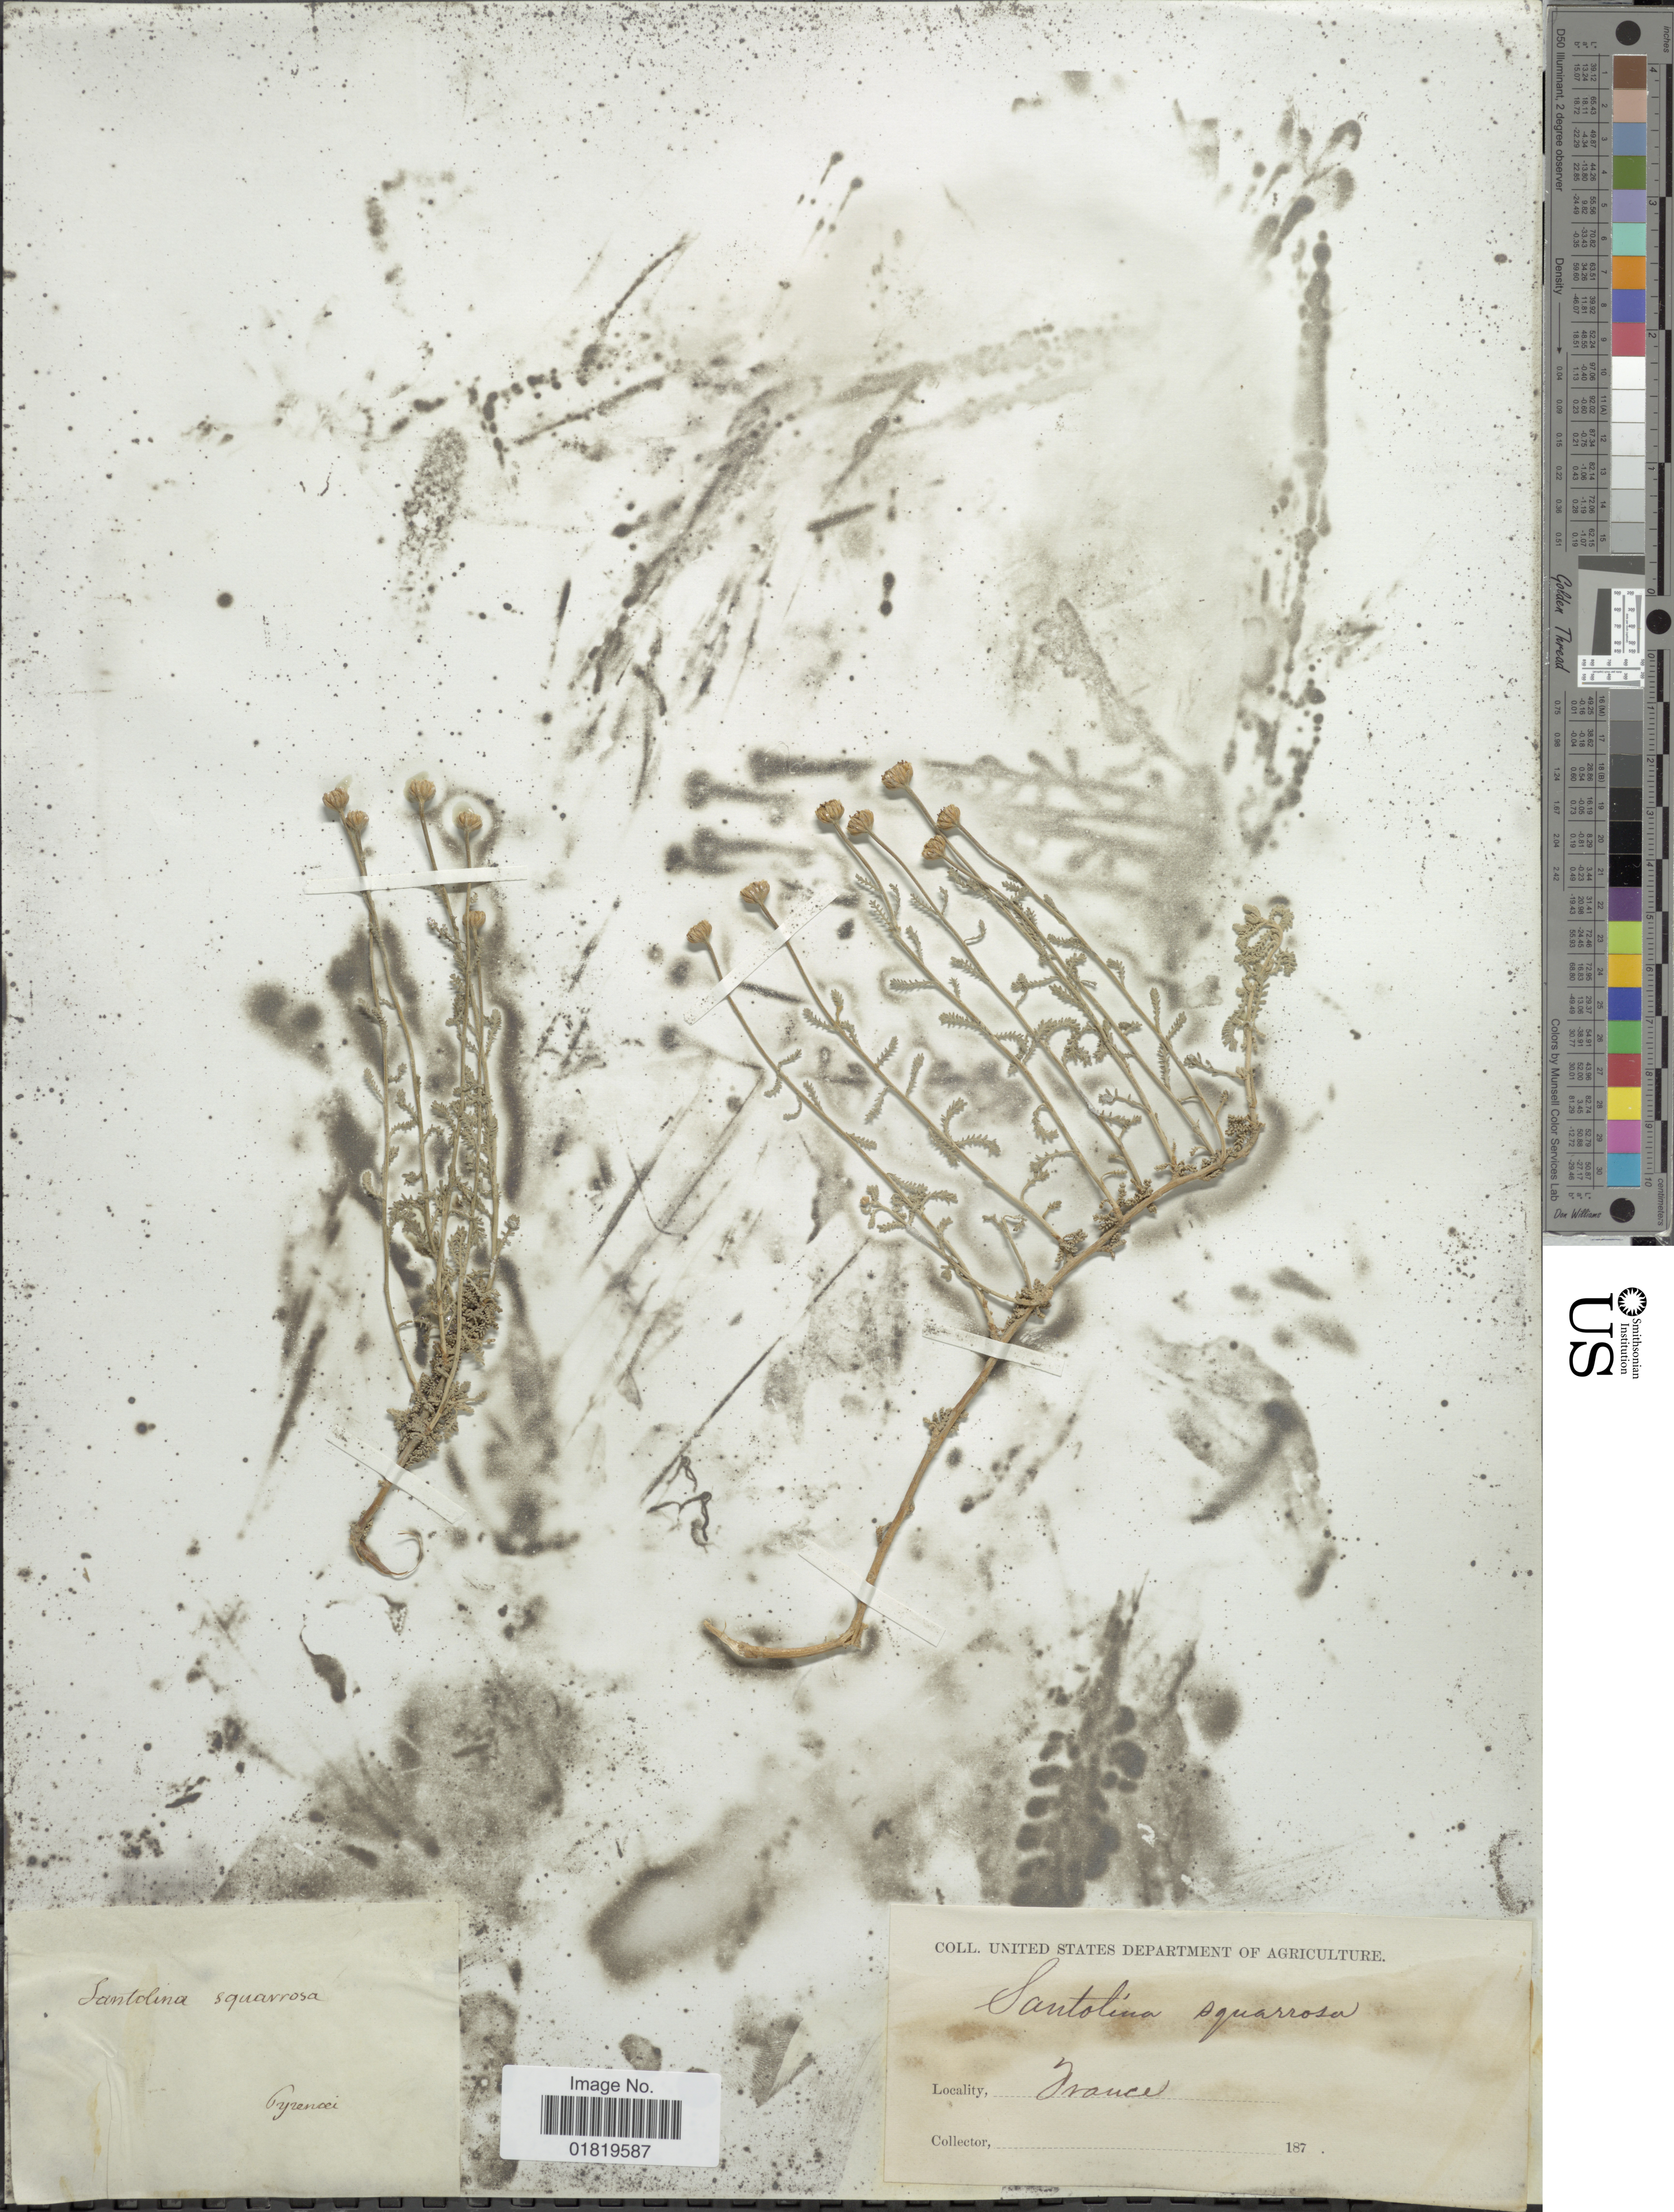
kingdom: Plantae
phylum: Tracheophyta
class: Magnoliopsida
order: Asterales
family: Asteraceae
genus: Santolina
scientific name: Santolina squarrosa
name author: Willd.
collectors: United States Department of Agriculture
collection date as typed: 187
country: France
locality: France